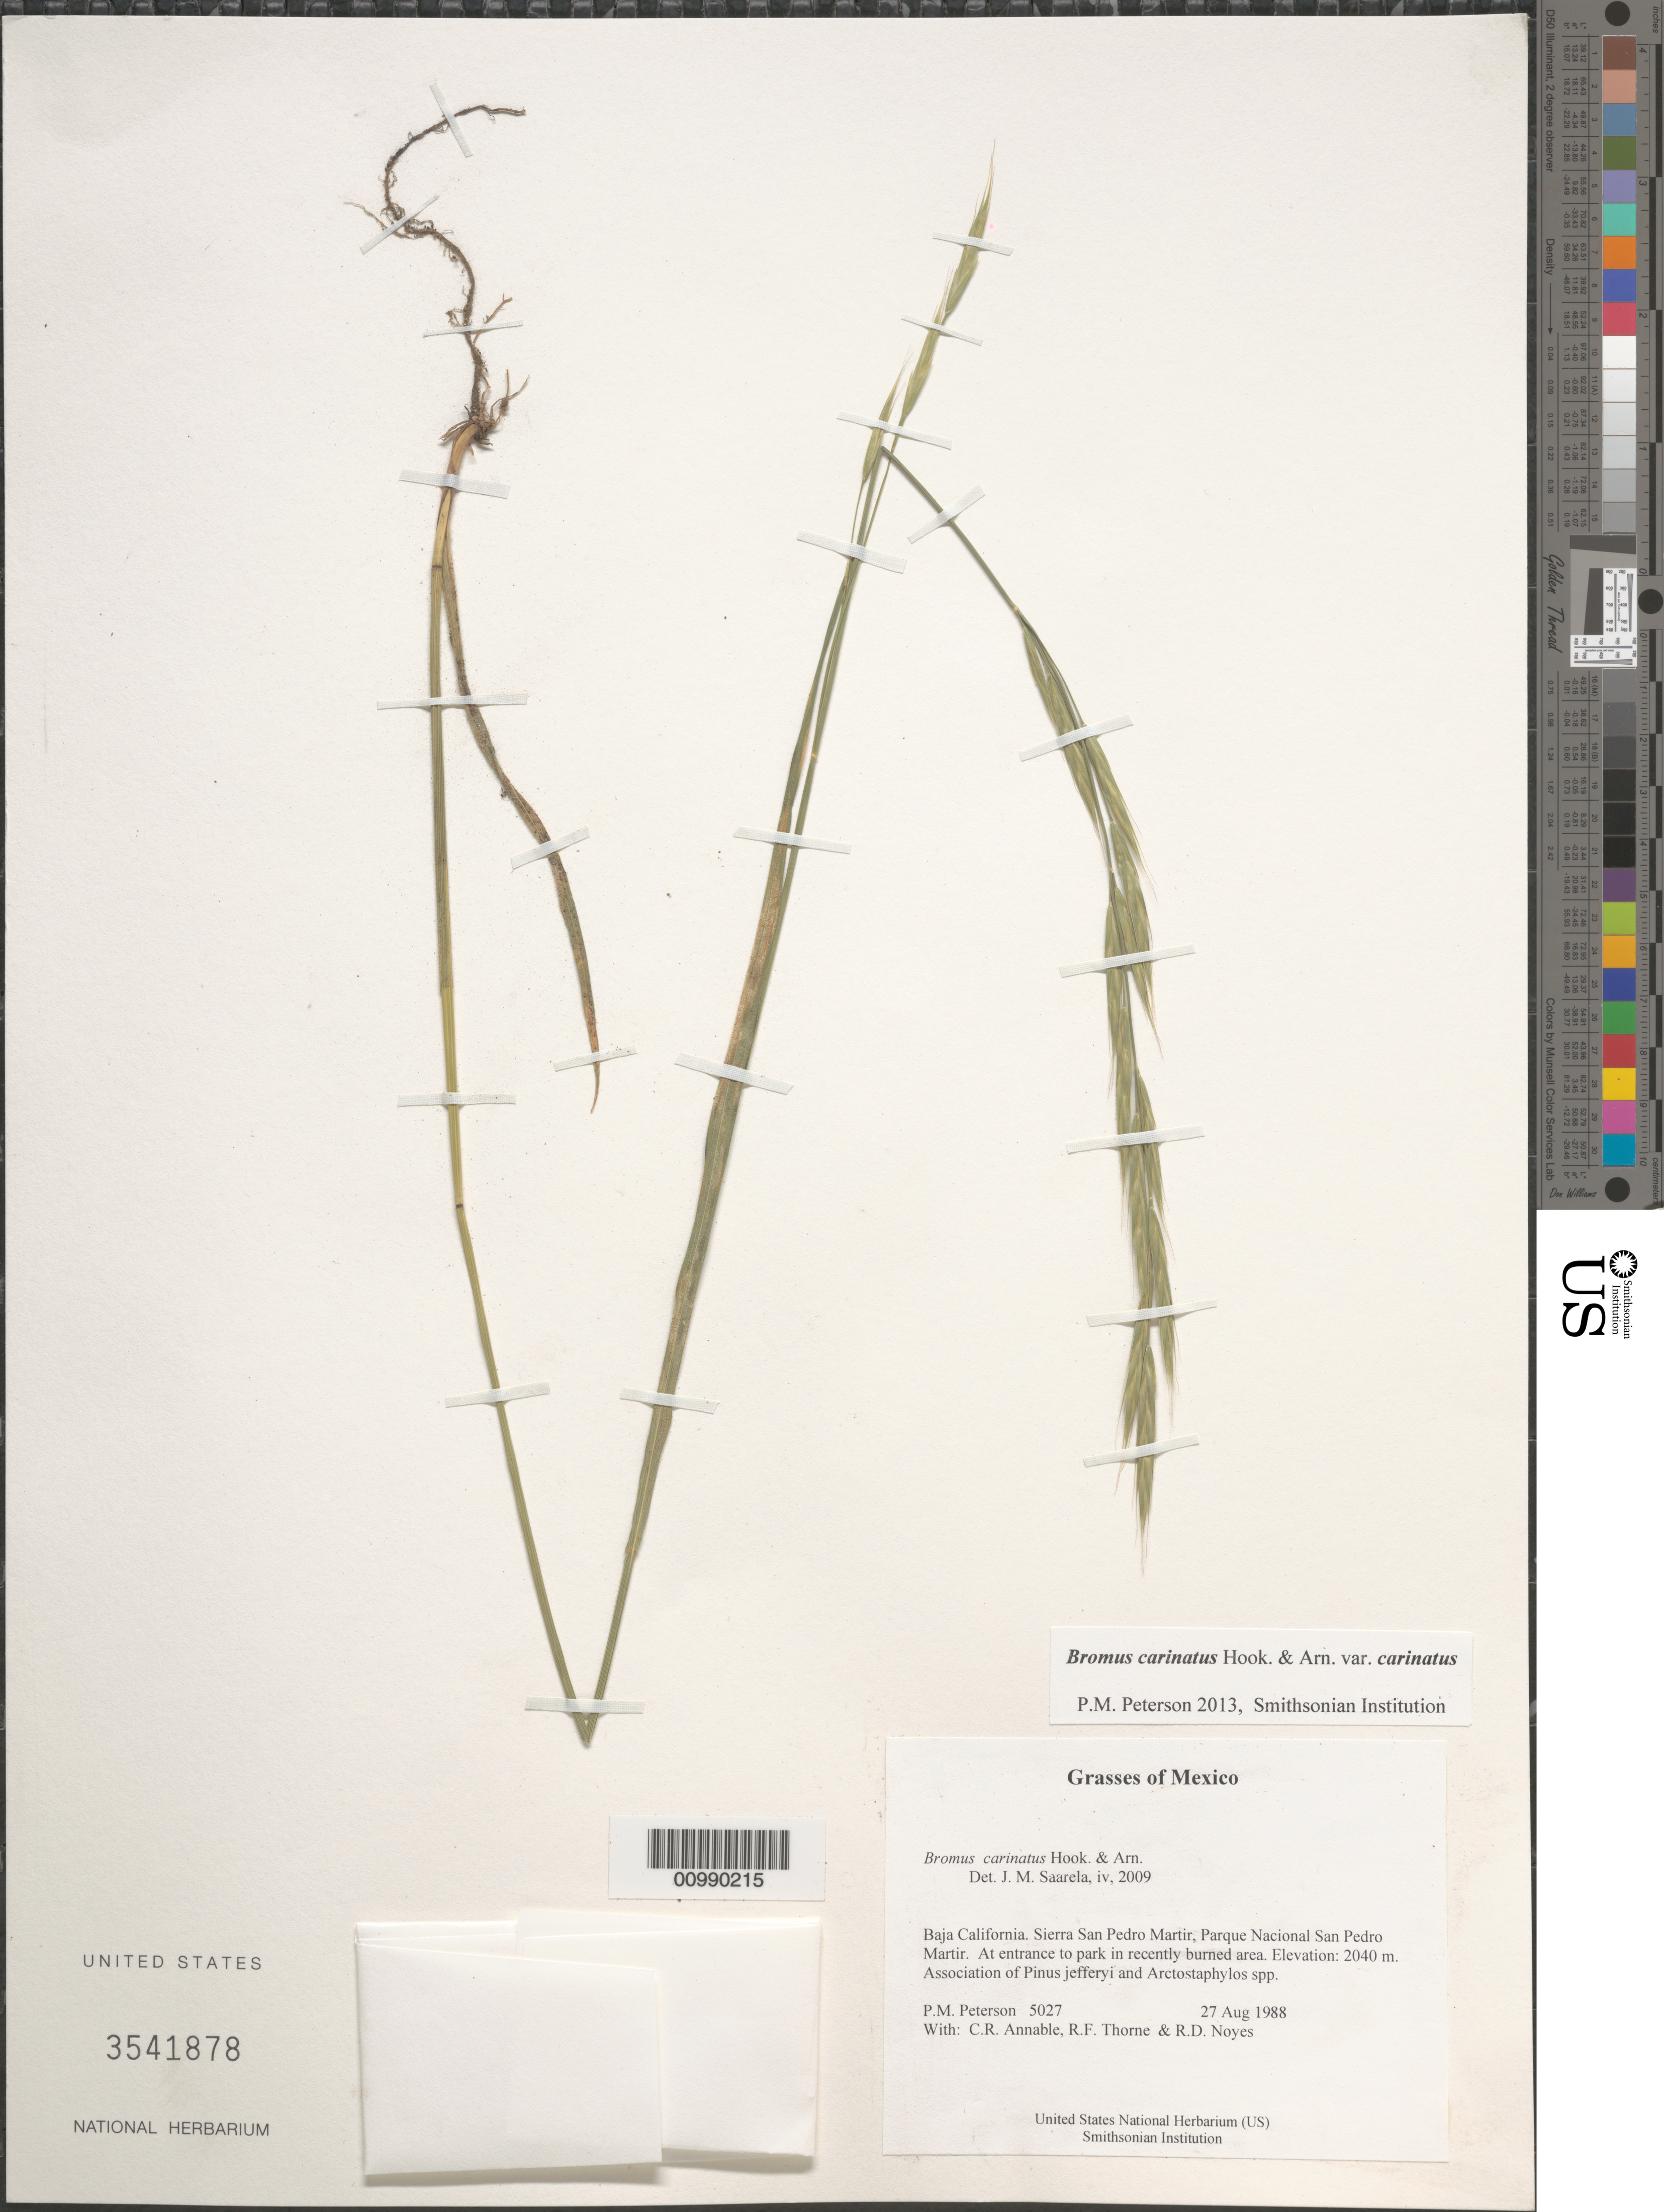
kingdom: Plantae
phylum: Tracheophyta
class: Liliopsida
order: Poales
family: Poaceae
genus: Bromus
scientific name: Bromus carinatus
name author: Hook. & Arn.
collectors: P. M. Peterson, C. R. Annable, R. Thorne & R. Noyes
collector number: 5027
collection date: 1988-08-27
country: Mexico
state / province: Baja California Norte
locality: Sierra San Pedro Martir, Parque Nacional San Pedro Martir. At entrance to park in recently burned area.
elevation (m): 2040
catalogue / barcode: US 3541878